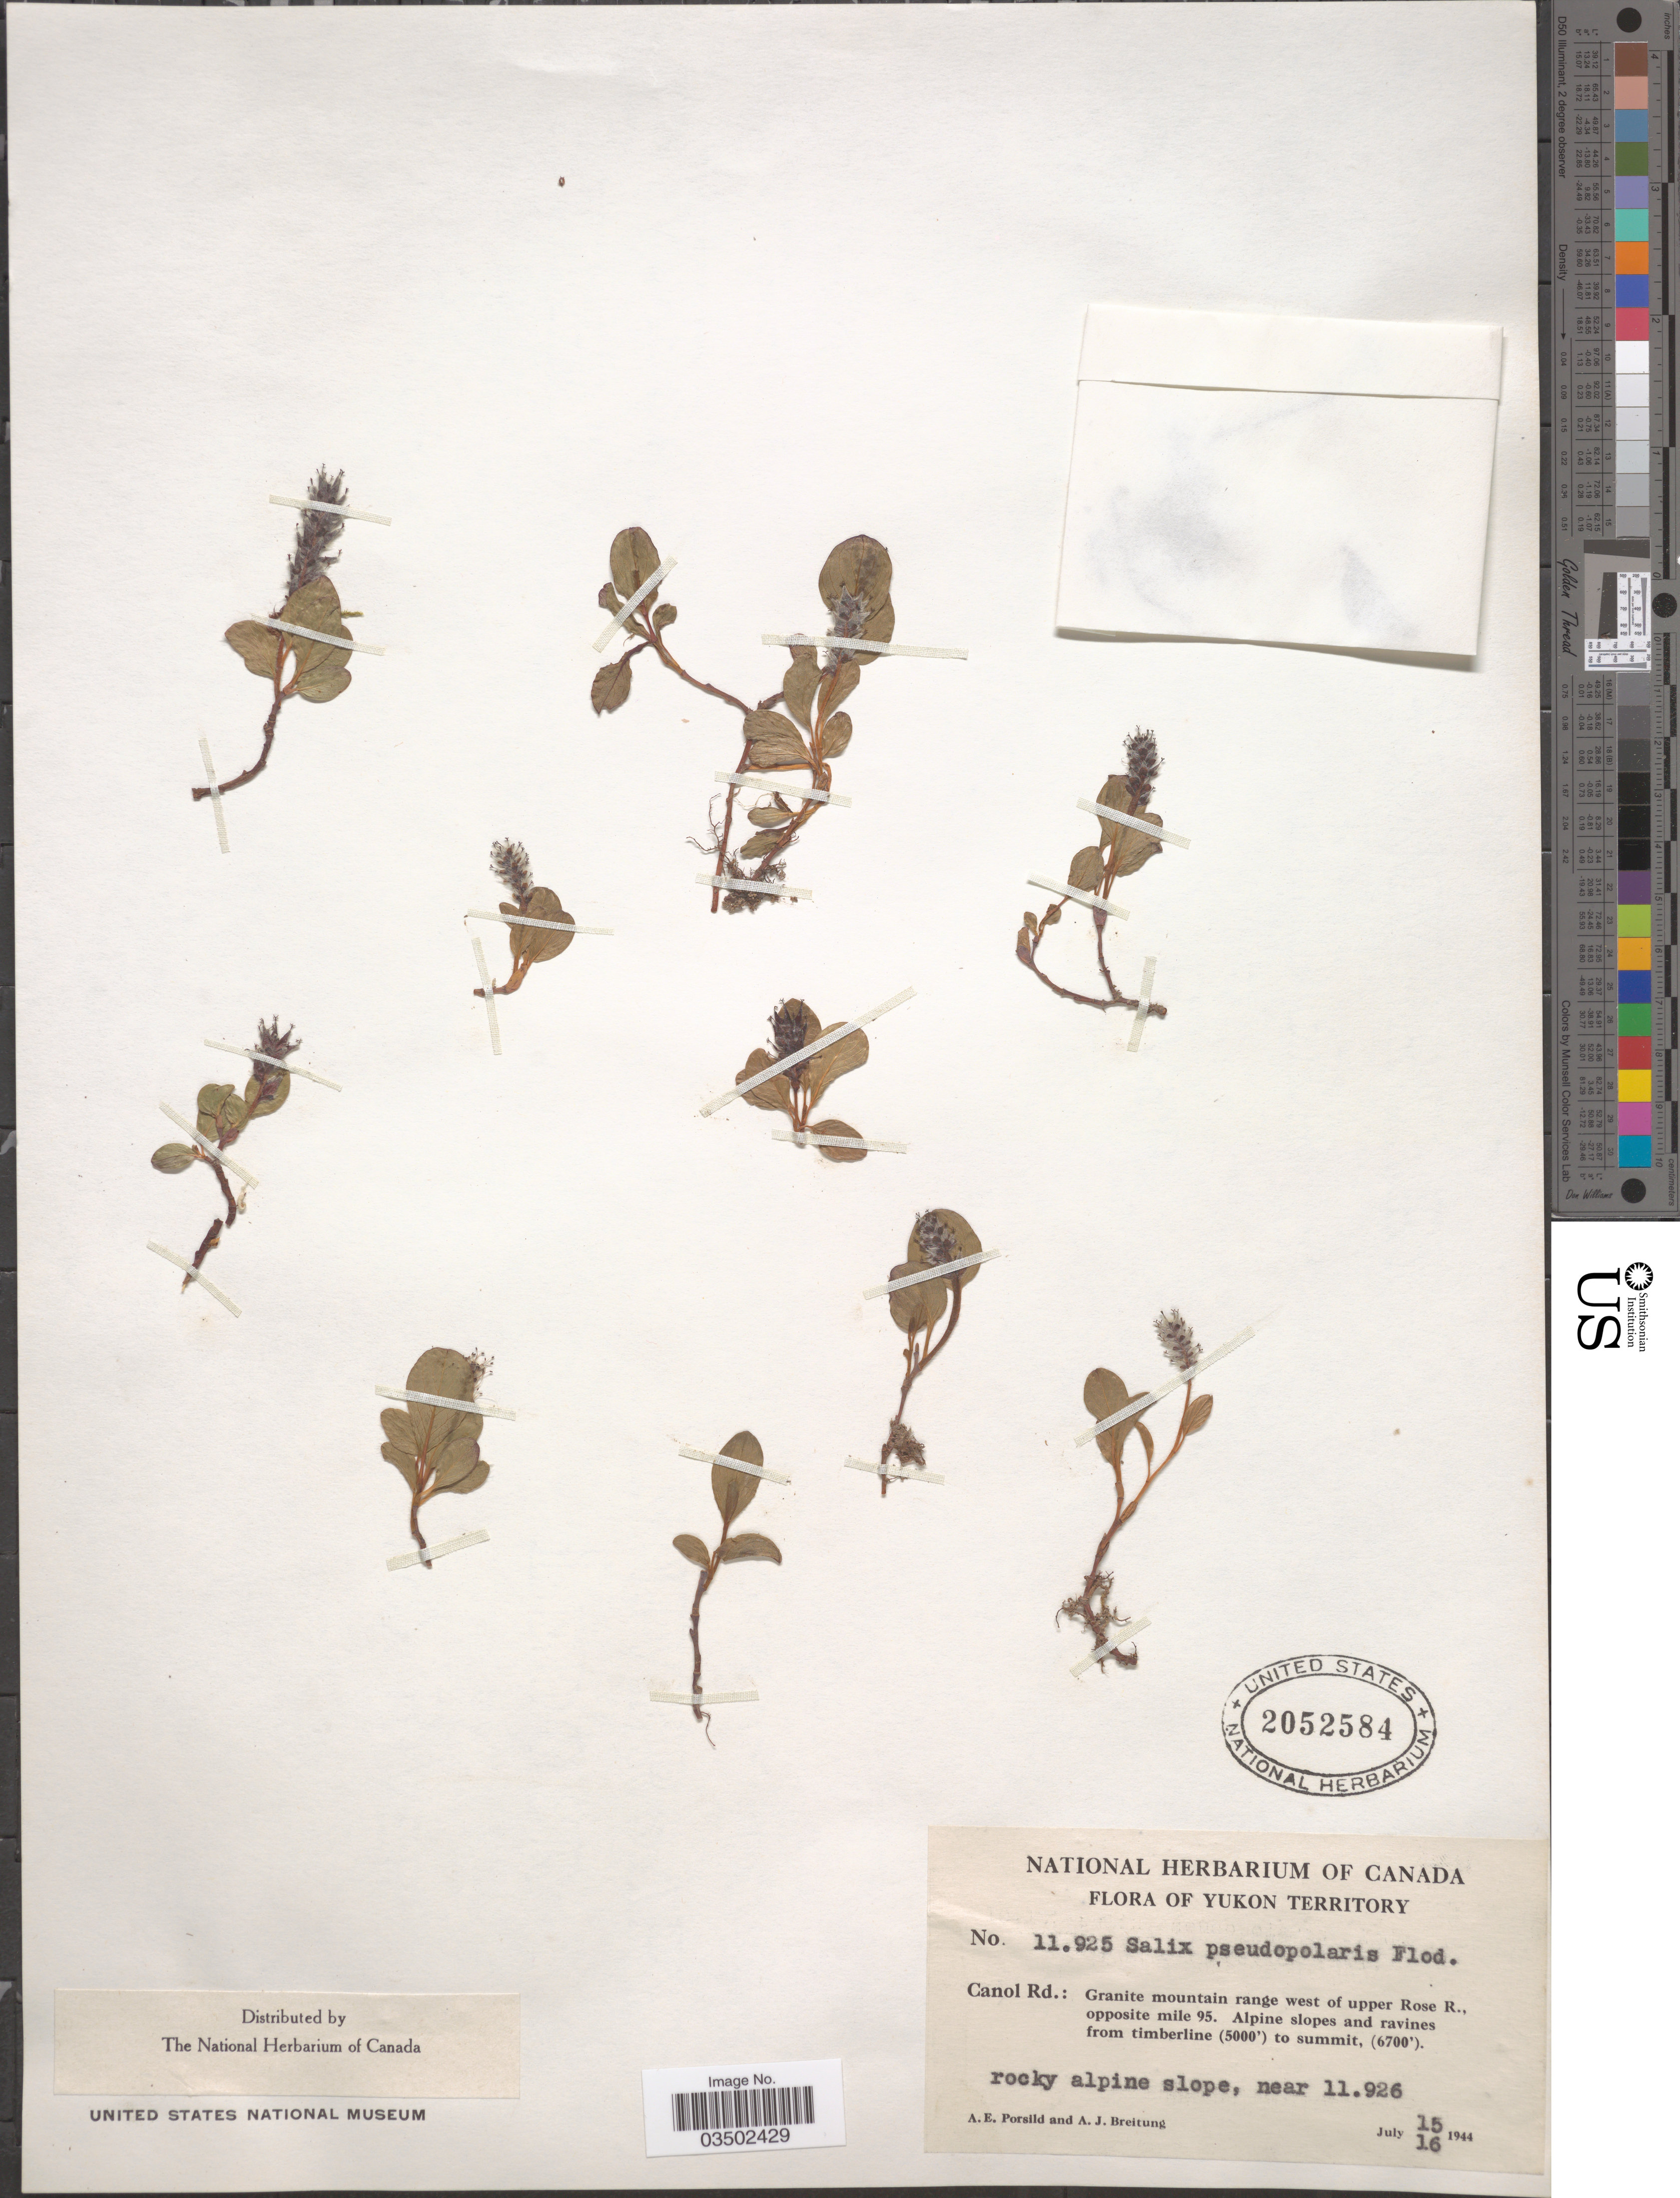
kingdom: Plantae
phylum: Tracheophyta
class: Magnoliopsida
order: Malpighiales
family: Salicaceae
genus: Salix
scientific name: Salix polaris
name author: Wahlenb.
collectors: A. E. Porsild & A. Breitung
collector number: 11925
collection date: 1944-07-15/1944-07-16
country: Canada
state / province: Yukon Territory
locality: Canol Rd.: Granite mountain range west of upper Rose R., opposite mile 95. Alpine slopes and ravines from timberline to summit. Rocky alpine slope.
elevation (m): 1524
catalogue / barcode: US 2052584